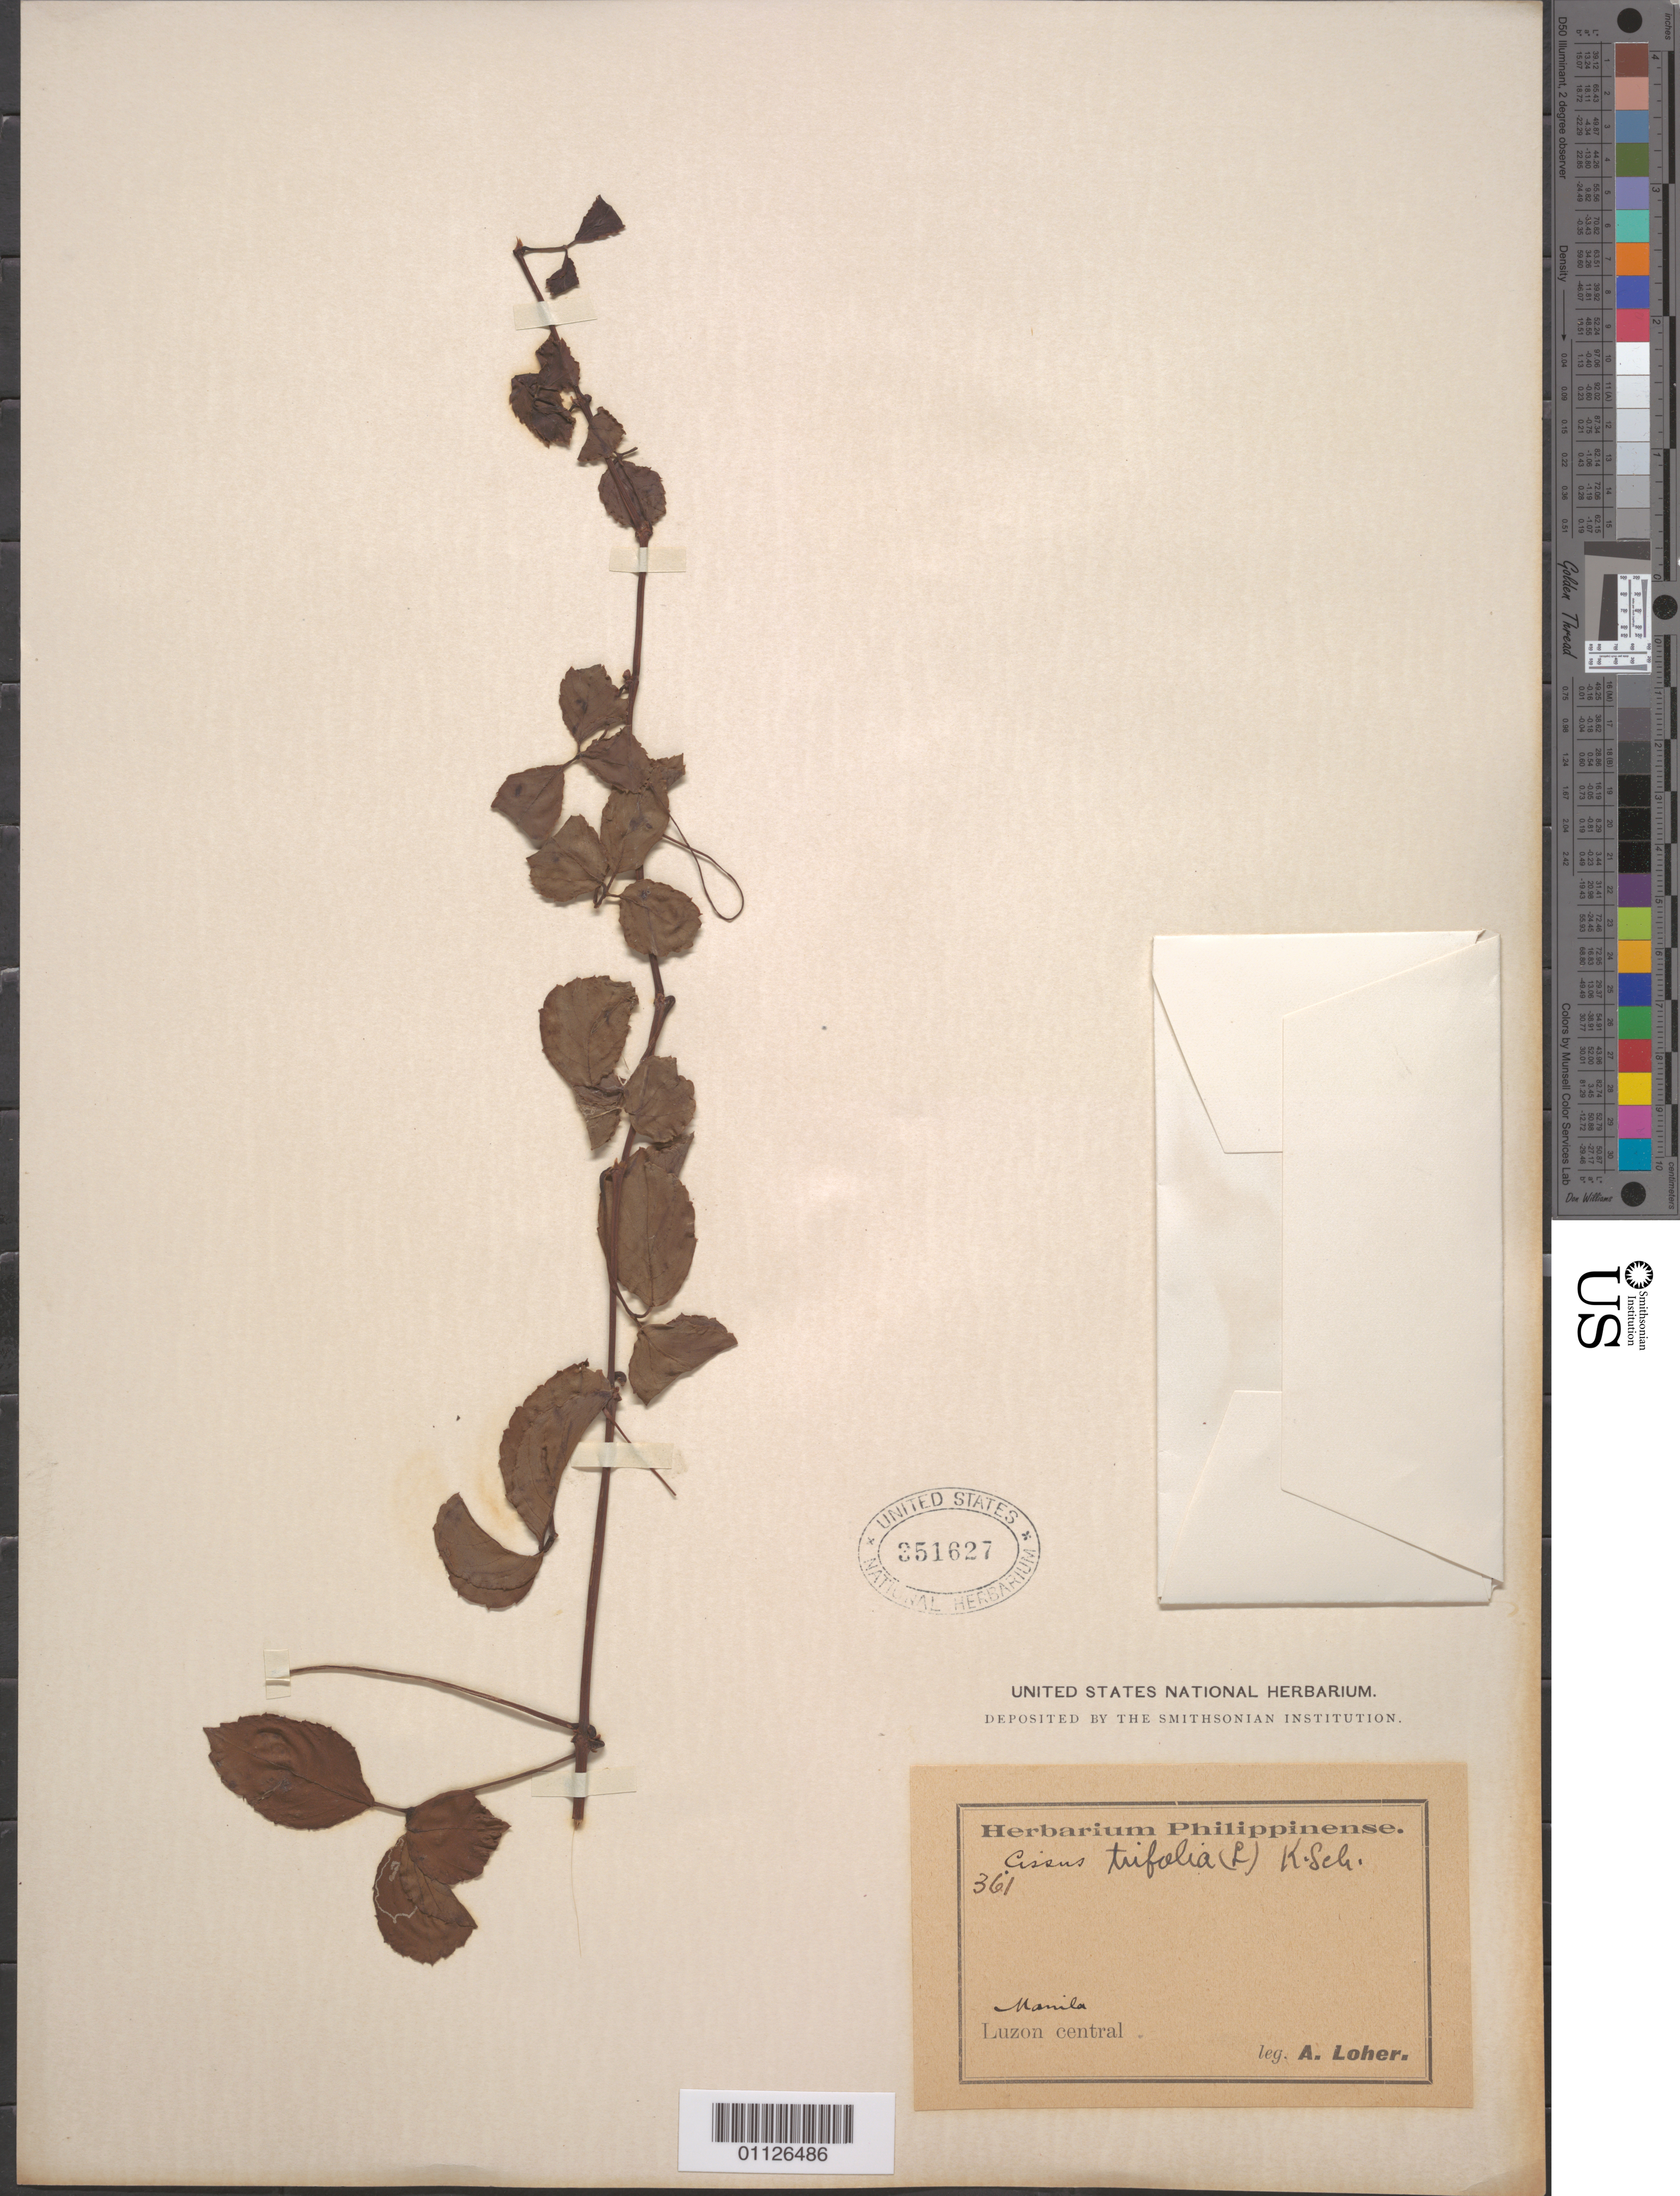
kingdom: Plantae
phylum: Tracheophyta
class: Magnoliopsida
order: Vitales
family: Vitaceae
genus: Causonis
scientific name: Causonis trifolia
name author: (L.) Mabb. & J. Wen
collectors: A. Loher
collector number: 361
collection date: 1891-02-22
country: Philippines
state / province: National Capital Region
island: Luzon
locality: Manila, Luzon central.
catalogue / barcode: US 351627